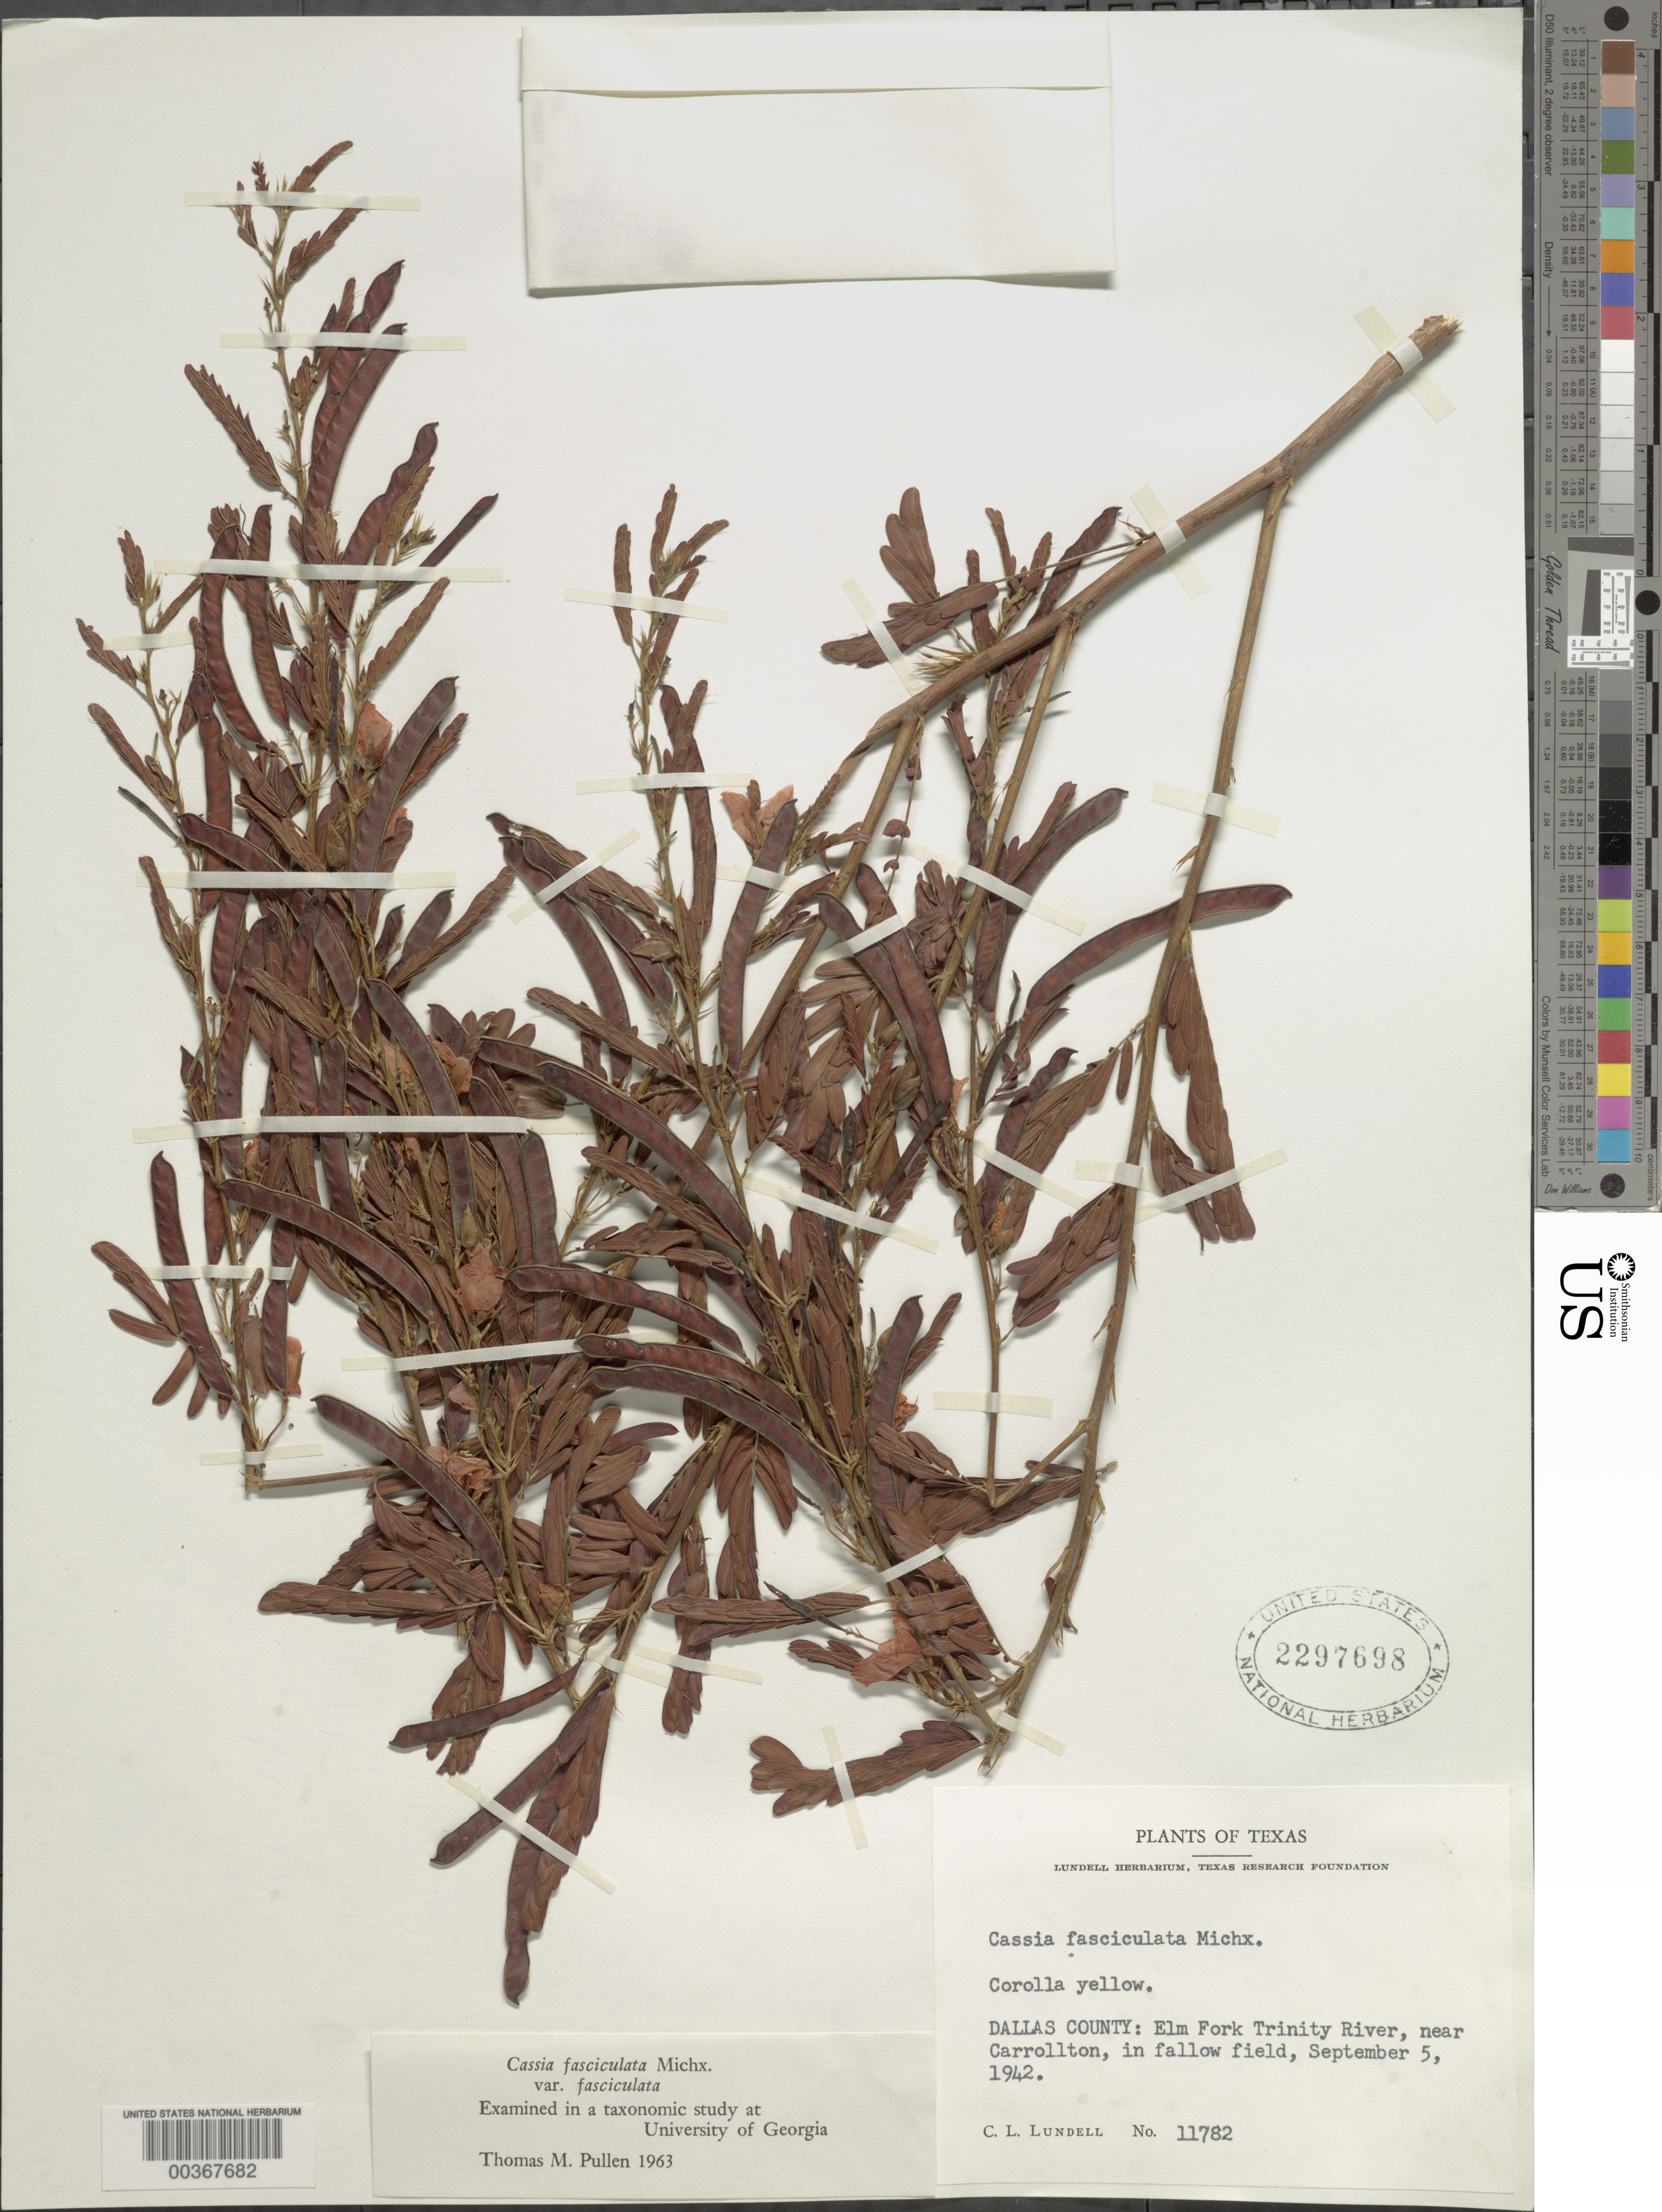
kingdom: Plantae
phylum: Tracheophyta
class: Magnoliopsida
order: Fabales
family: Fabaceae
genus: Chamaecrista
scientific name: Chamaecrista fasciculata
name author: (Michx.) Greene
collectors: C. L. Lundell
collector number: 11782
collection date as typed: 09 Sep 1942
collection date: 1942-09-09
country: United States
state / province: Texas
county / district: Jasper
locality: West of Beech Grove, Neches River bottom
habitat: Fallow field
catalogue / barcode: US 2297698